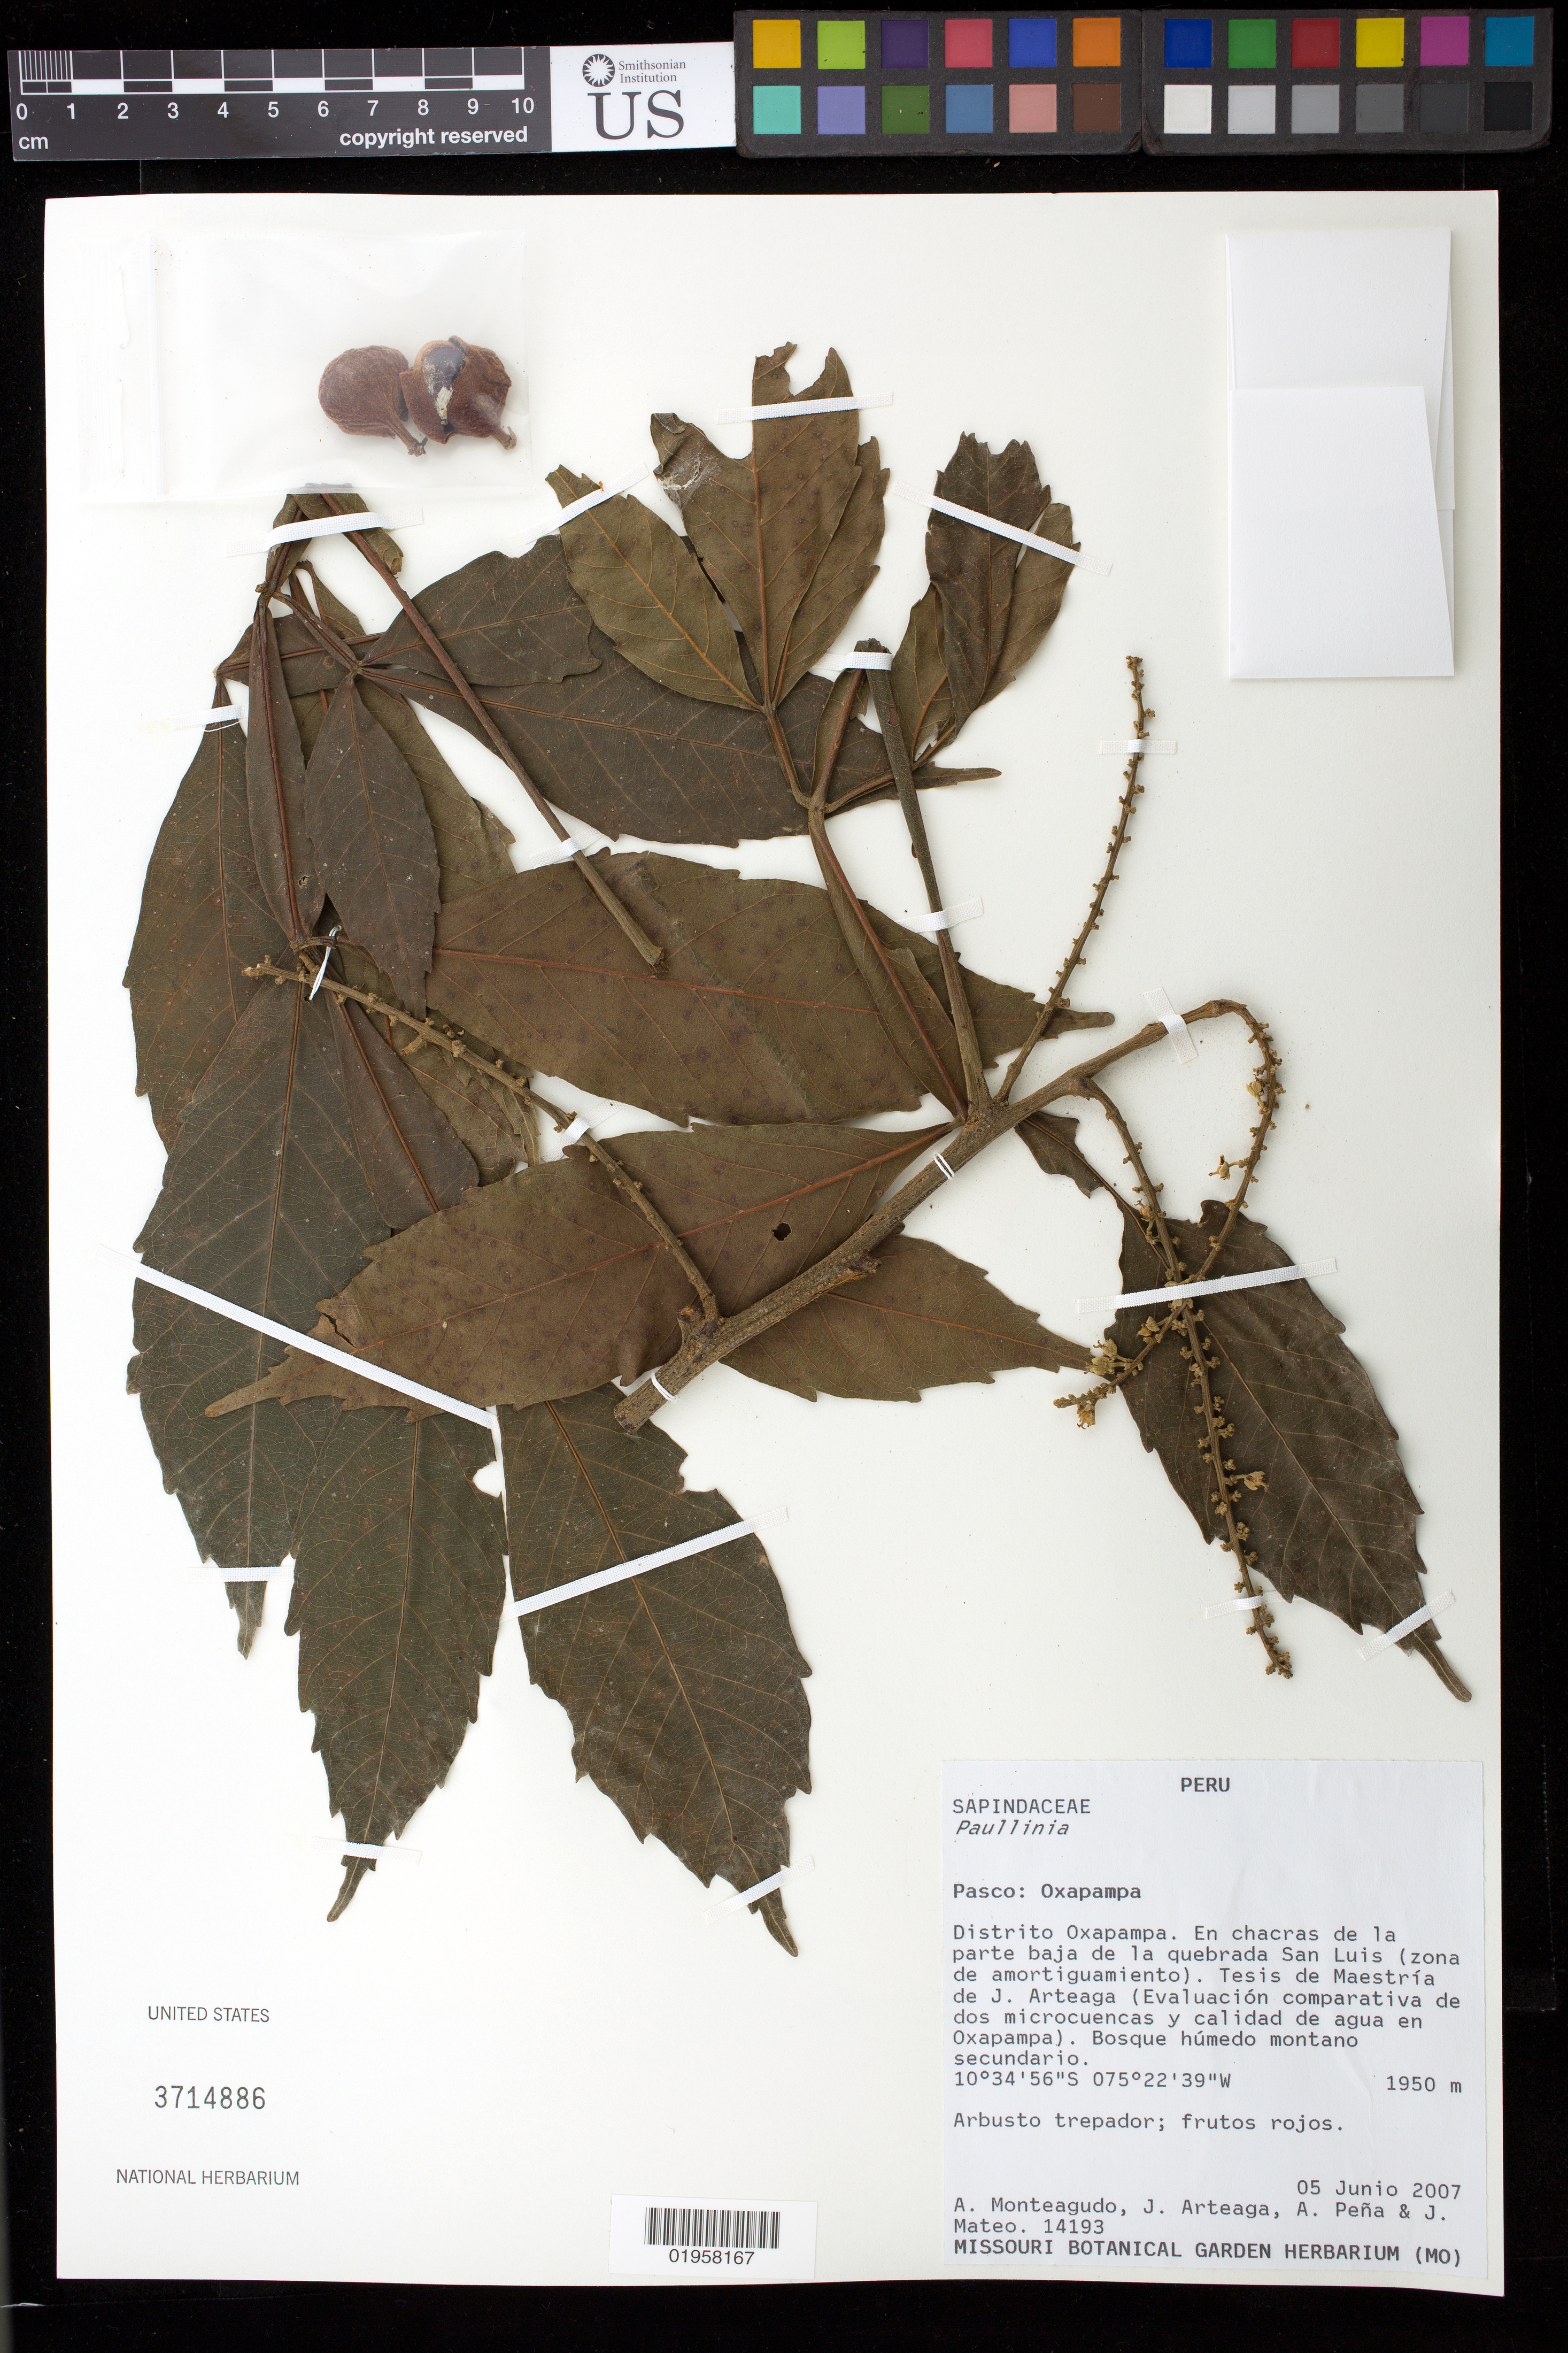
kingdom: Plantae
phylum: Tracheophyta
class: Magnoliopsida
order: Sapindales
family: Sapindaceae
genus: Paullinia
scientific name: Paullinia sp.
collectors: A. Monteagudo, J. Arteaga, A. Pena & J. Mateo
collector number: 14193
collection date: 2007-06-05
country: Peru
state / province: Pasco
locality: Oxapampa. Distrito Oxapampa, de la parte baja de la quebrada San Luis (zona de amortiguamiento.)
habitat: Bosque húmedo montano secundario. En chacras de la parte baja de la quebrada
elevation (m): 1950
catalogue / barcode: US 3714886